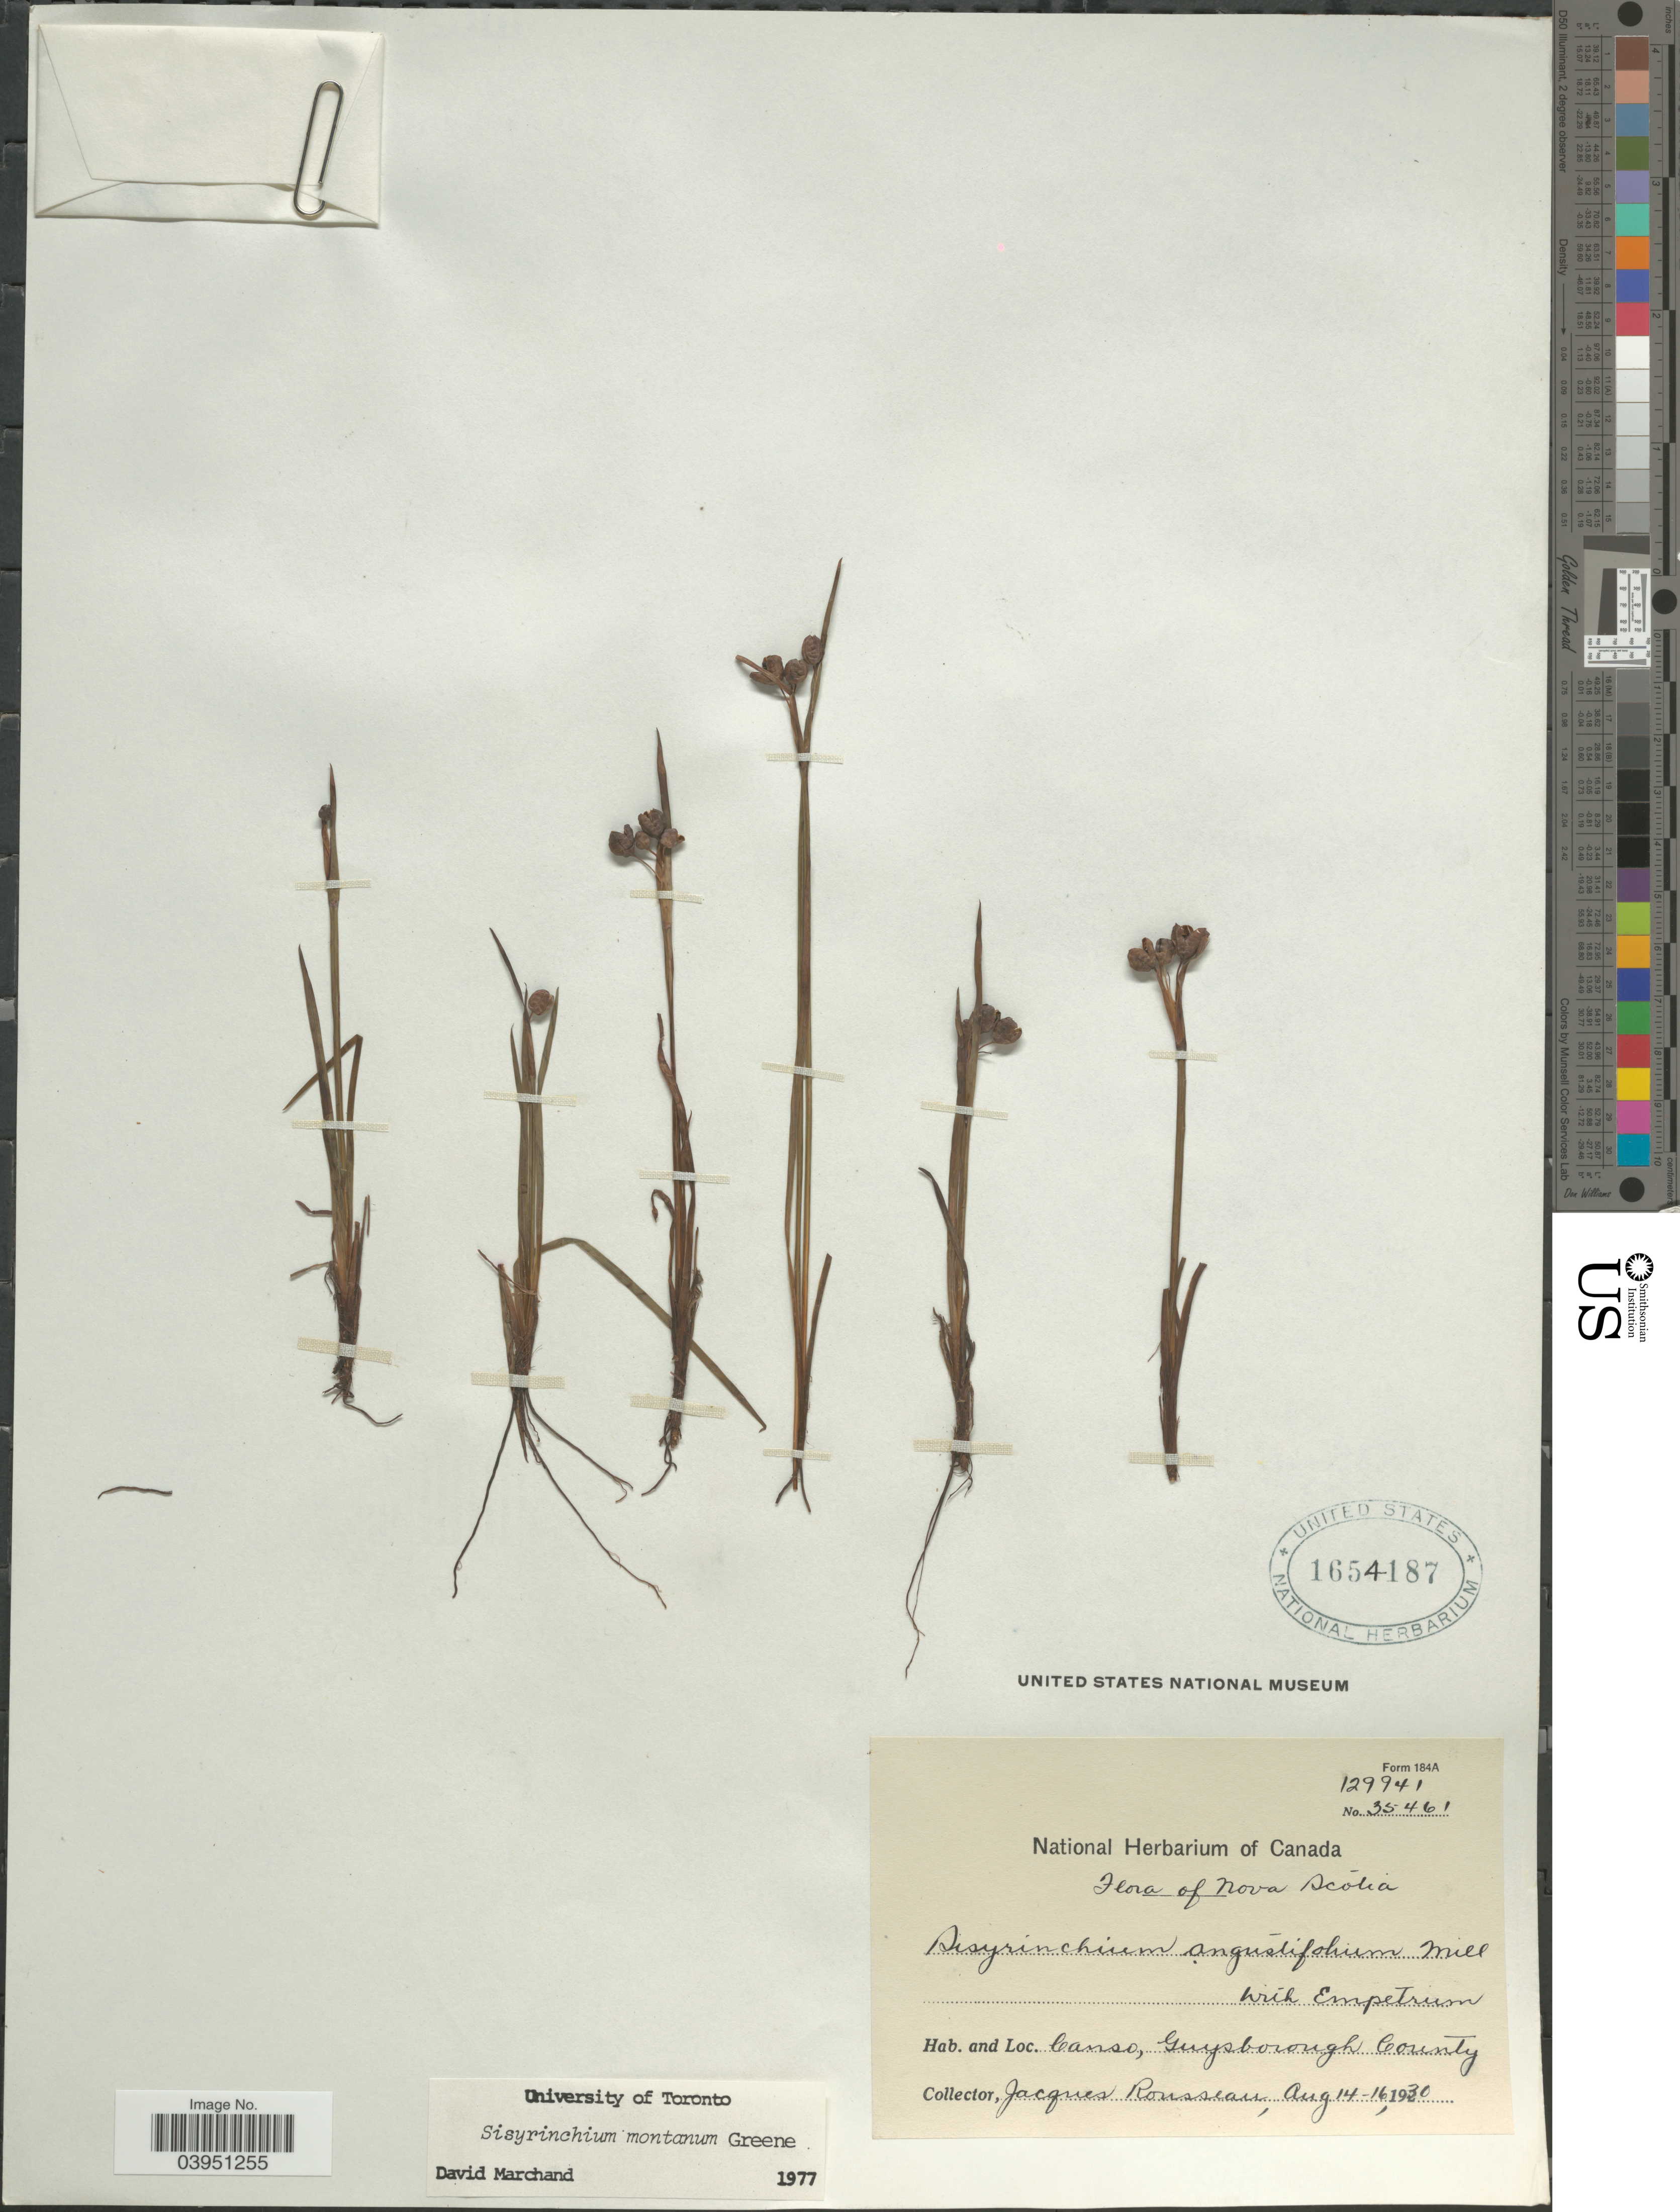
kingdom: Plantae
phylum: Tracheophyta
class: Liliopsida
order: Asparagales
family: Iridaceae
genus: Sisyrinchium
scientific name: Sisyrinchium montanum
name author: Greene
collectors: J. Rousseau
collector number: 129941/35461?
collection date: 1930-08-14/1930-08-16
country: Canada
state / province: Nova Scotia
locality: Canso, Guysborough County.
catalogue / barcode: US 1654187